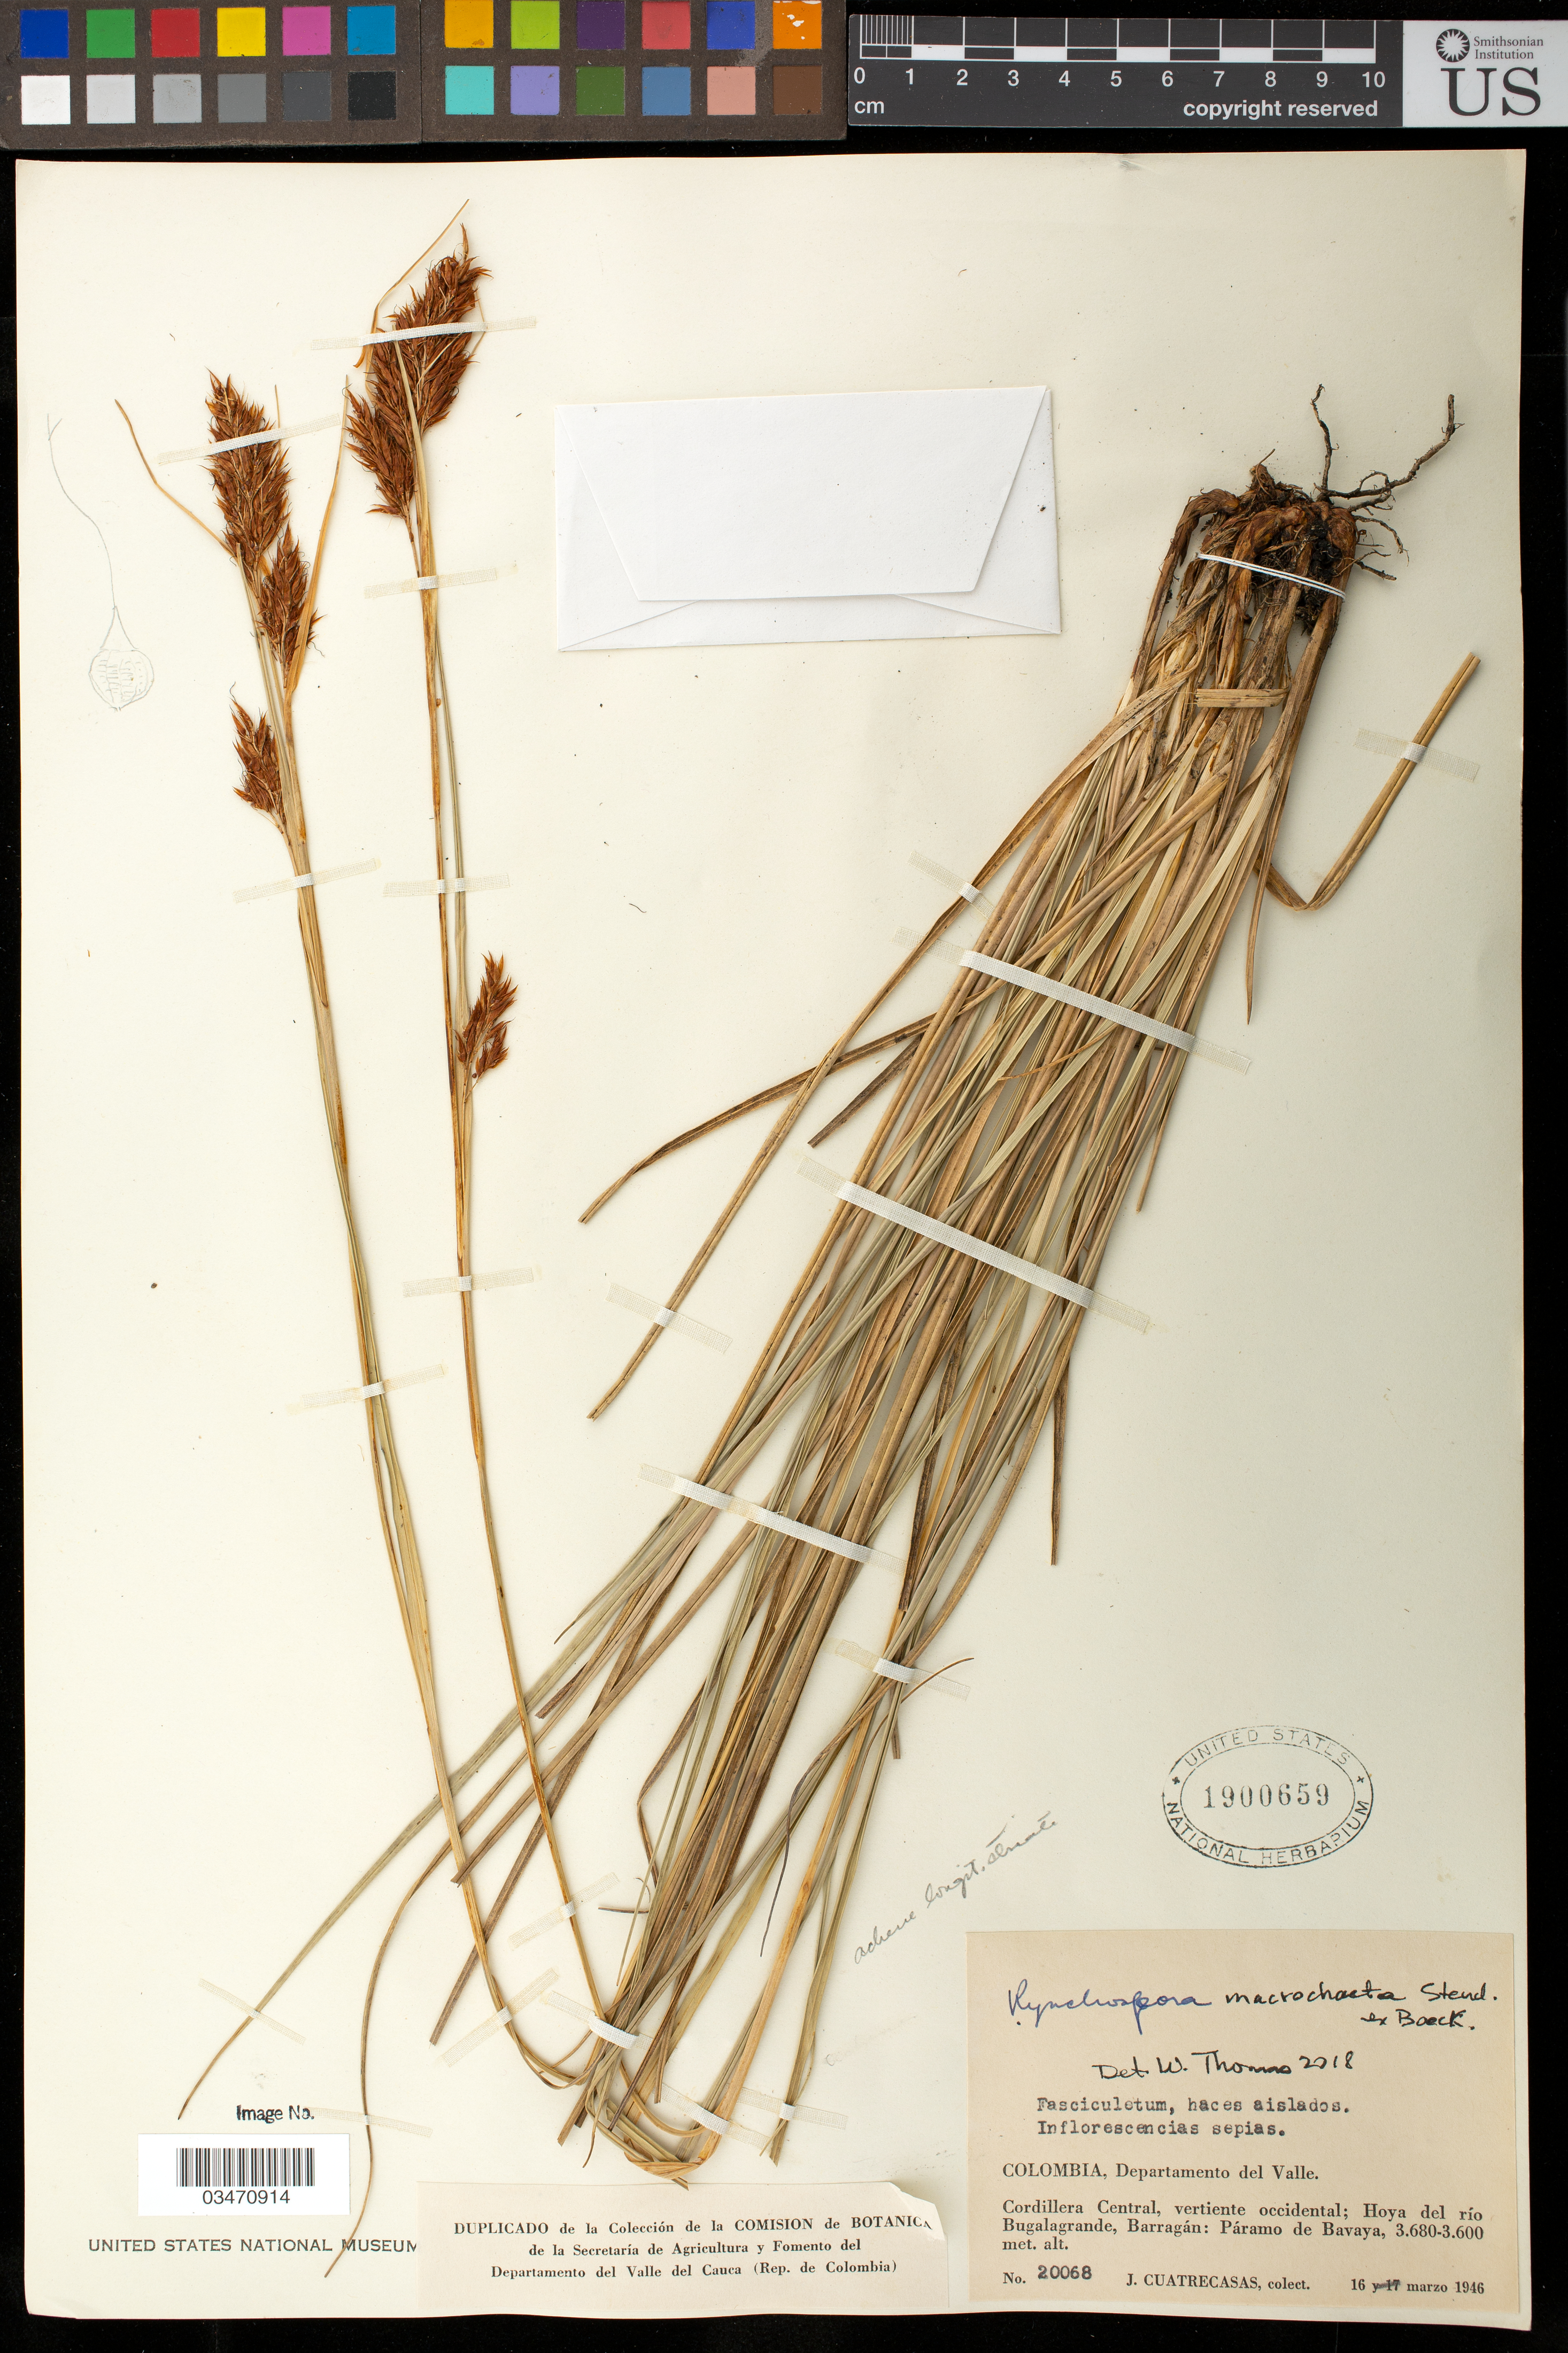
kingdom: Plantae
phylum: Tracheophyta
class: Liliopsida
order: Poales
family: Cyperaceae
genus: Rhynchospora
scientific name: Rhynchospora macrochaeta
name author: Steud. ex Boeckeler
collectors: J. Cuatrecasas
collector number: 20068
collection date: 1946-03-16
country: Colombia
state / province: Valle del Cauca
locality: Hoya del Rio Bugla Grande, Barragan, Paramo de Bavaya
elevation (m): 3600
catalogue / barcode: US 1900659